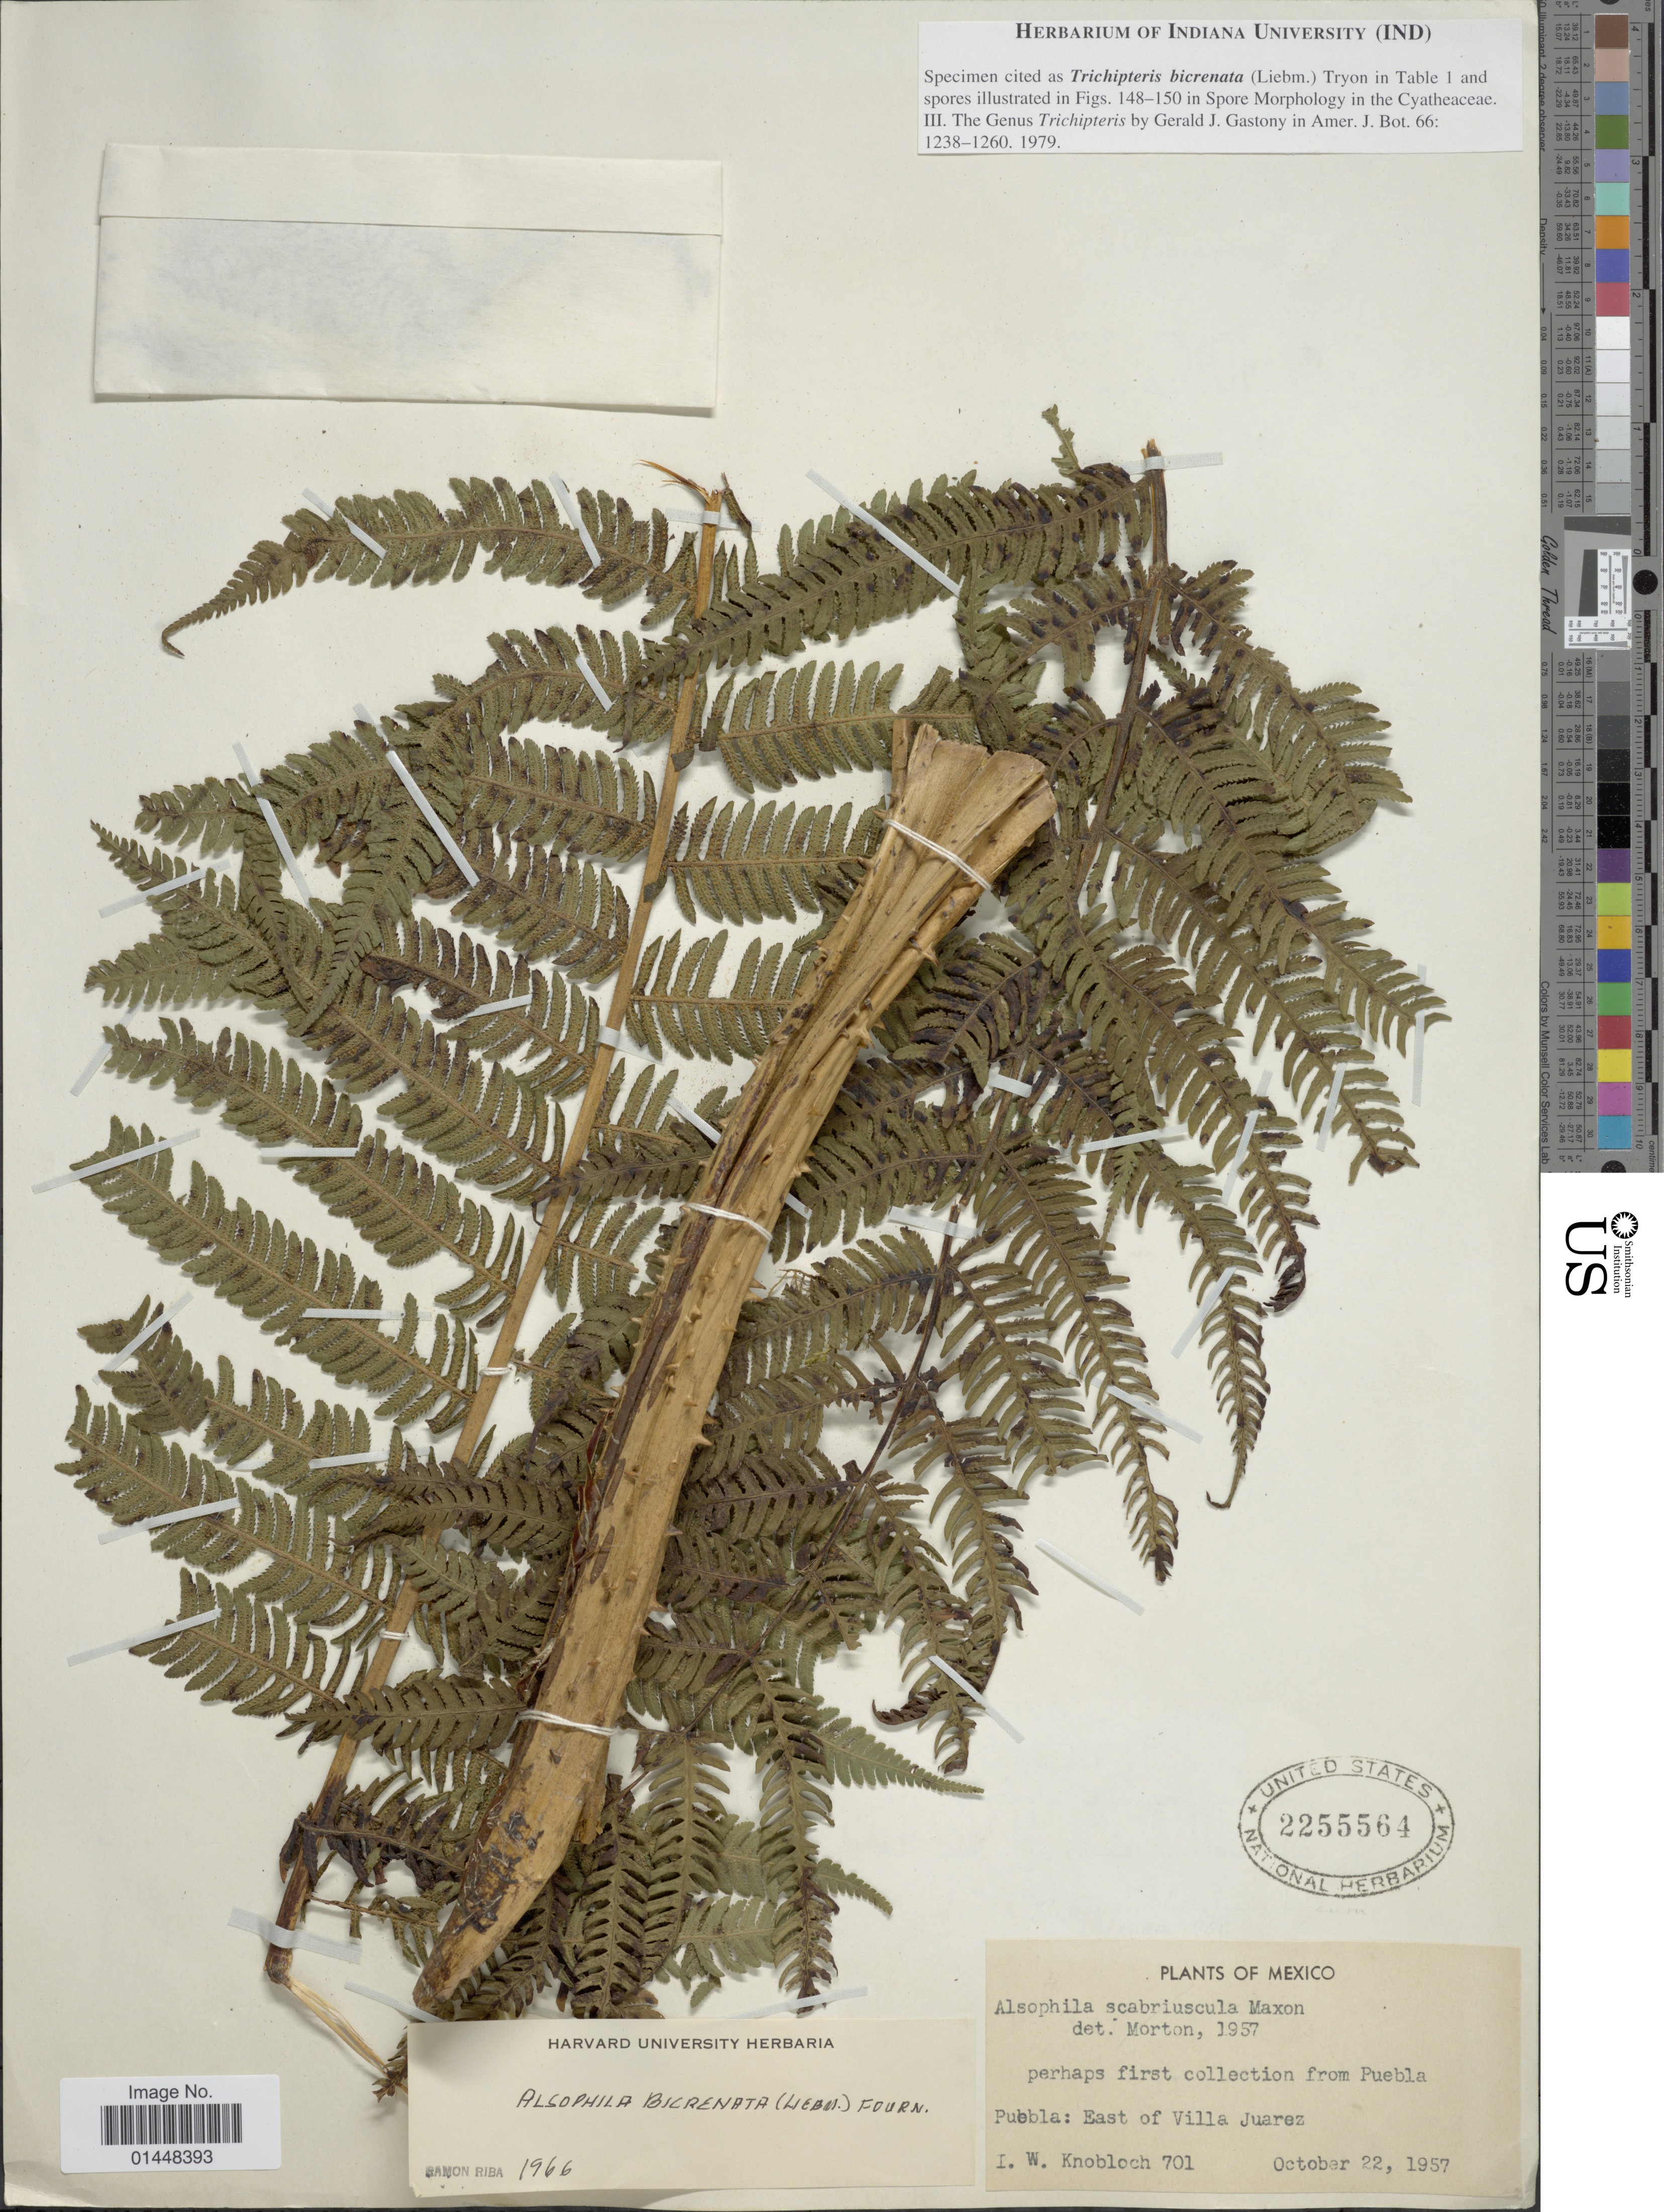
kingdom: Plantae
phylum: Tracheophyta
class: Polypodiopsida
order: Cyatheales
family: Cyatheaceae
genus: Cyathea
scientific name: Cyathea bicrenata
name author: Liebm.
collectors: I. W. Knobloch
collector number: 701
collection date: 1957-10-22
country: Mexico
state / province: Puebla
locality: Mexico, Puebla: East of Villa Juarez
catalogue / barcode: US 2255564